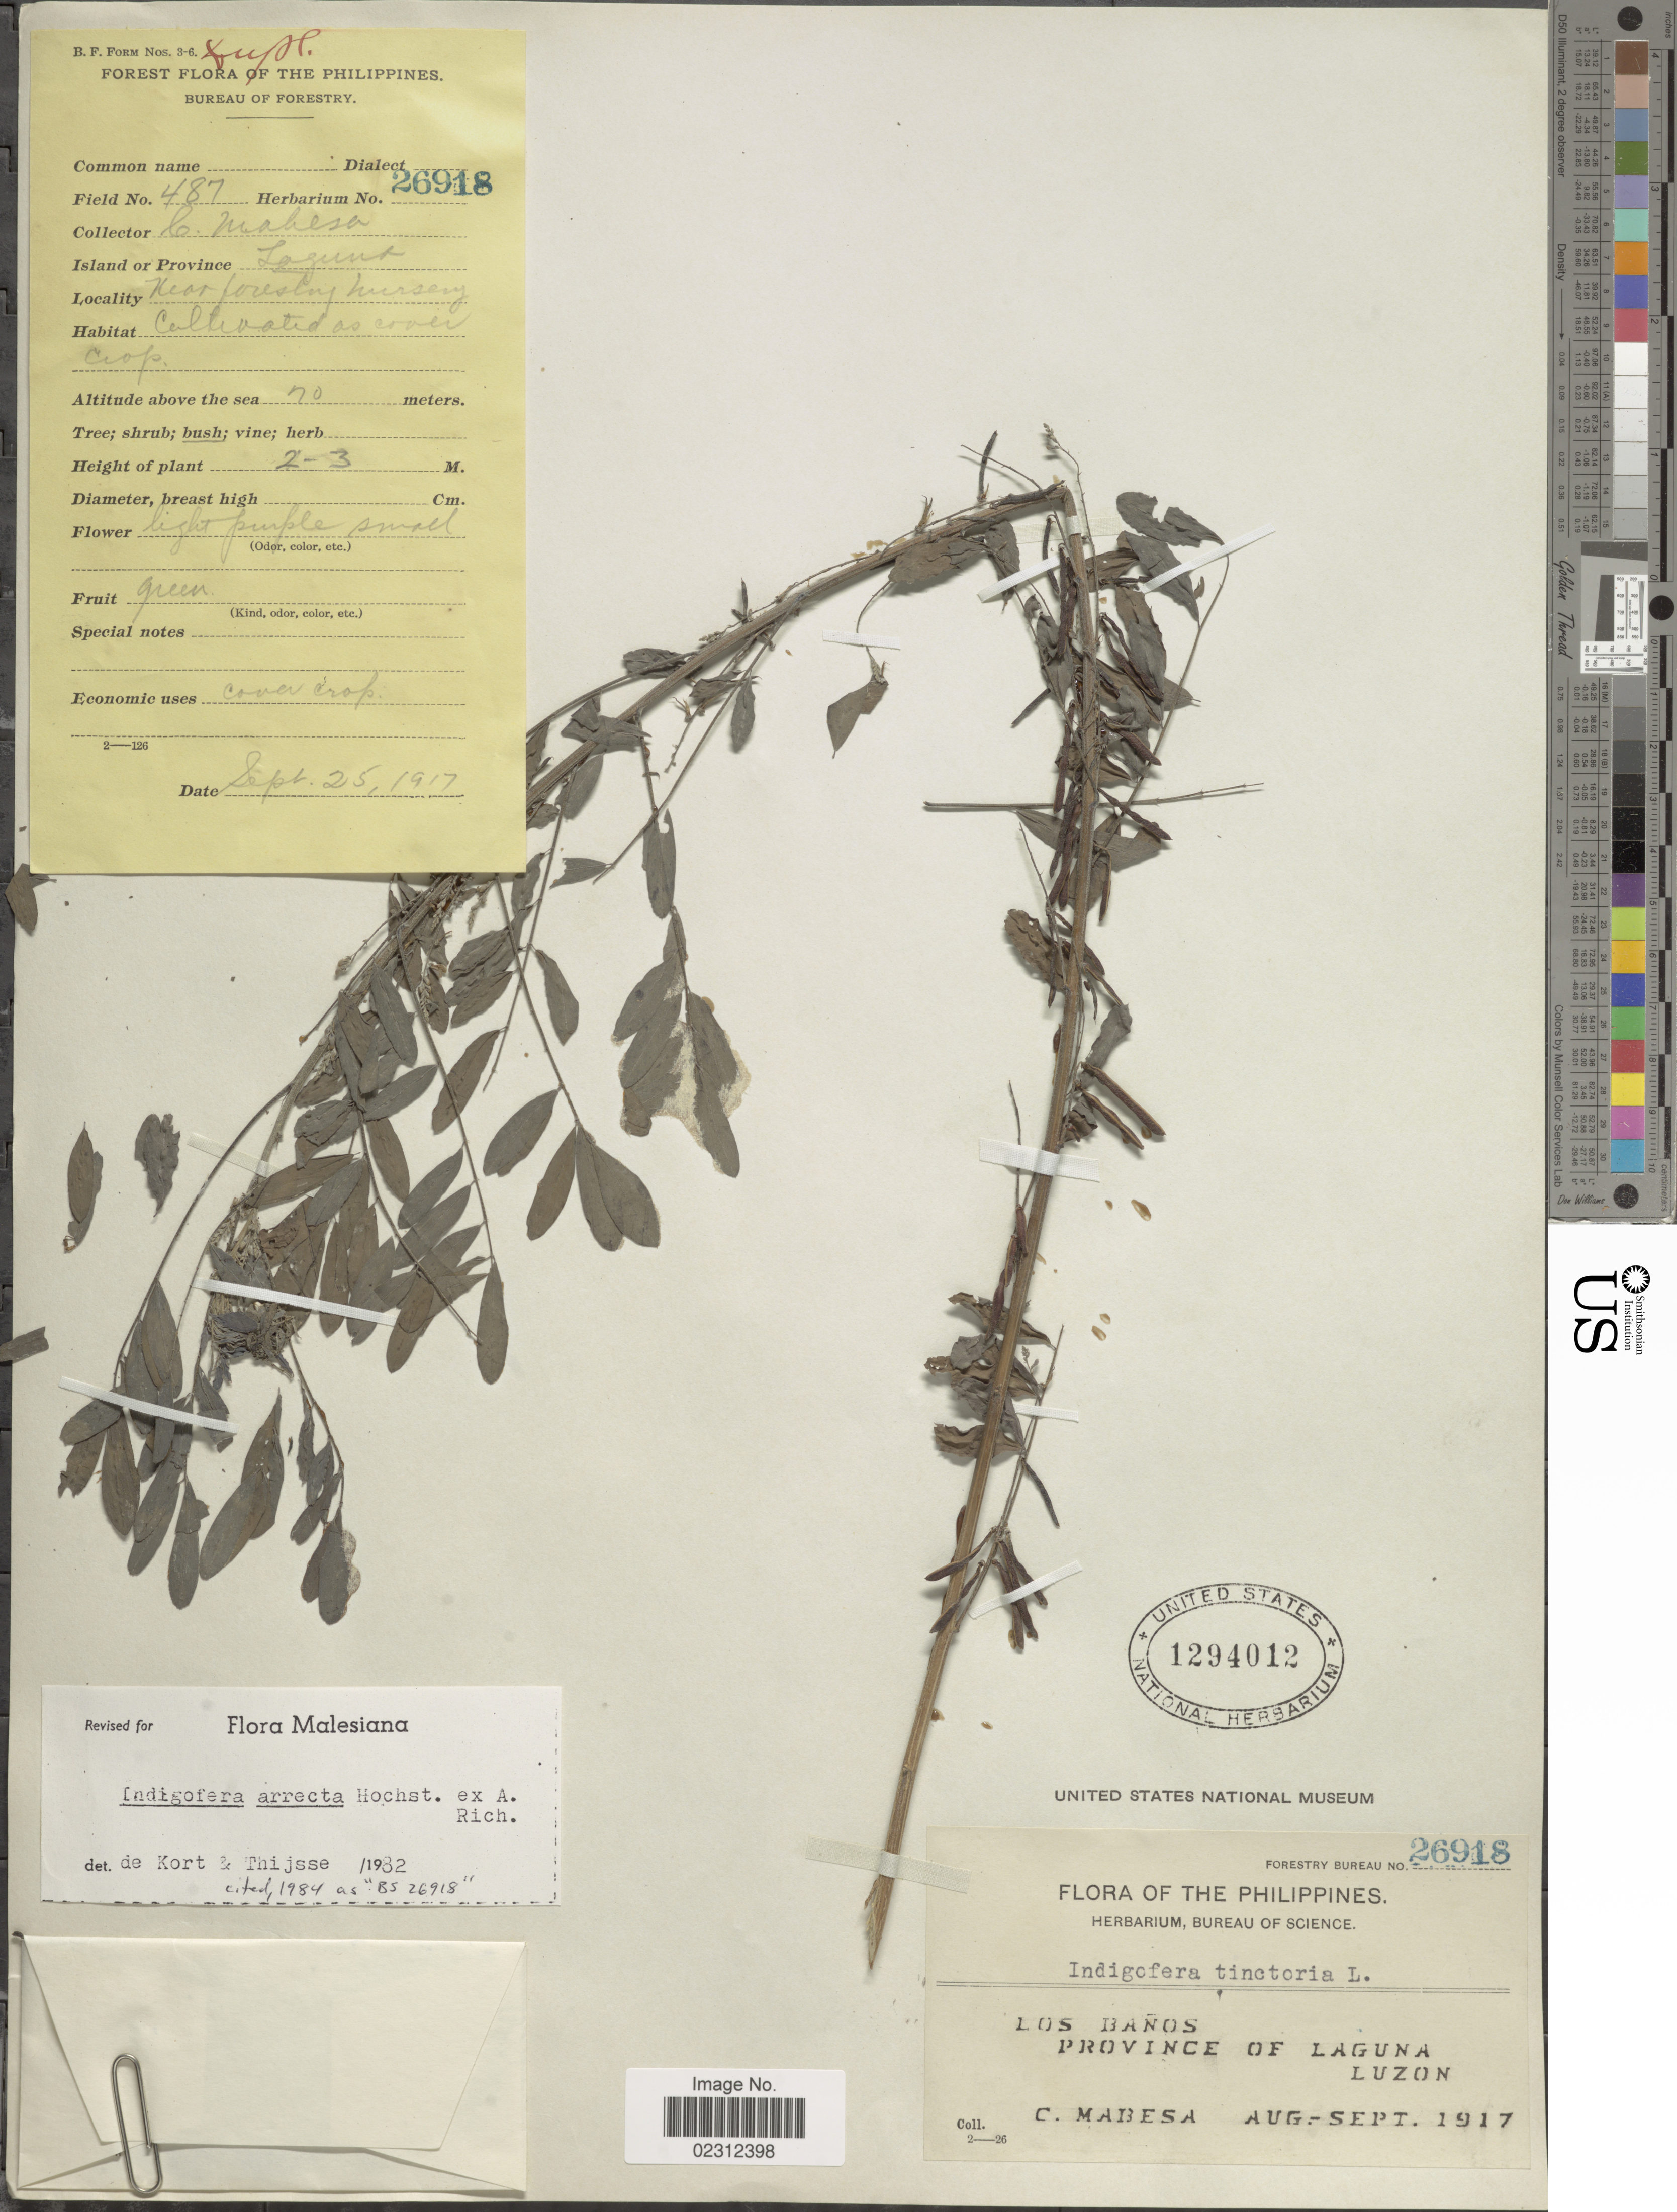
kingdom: Plantae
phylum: Tracheophyta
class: Magnoliopsida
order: Fabales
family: Fabaceae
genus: Indigofera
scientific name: Indigofera arrecta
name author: Hochst. ex A. Rich.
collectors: C. Mabesa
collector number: Forestry Bureau 26918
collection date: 1917-08/1917-09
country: Philippines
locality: Los Banos, Province of Laguna, Luzon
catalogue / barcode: US 1294012